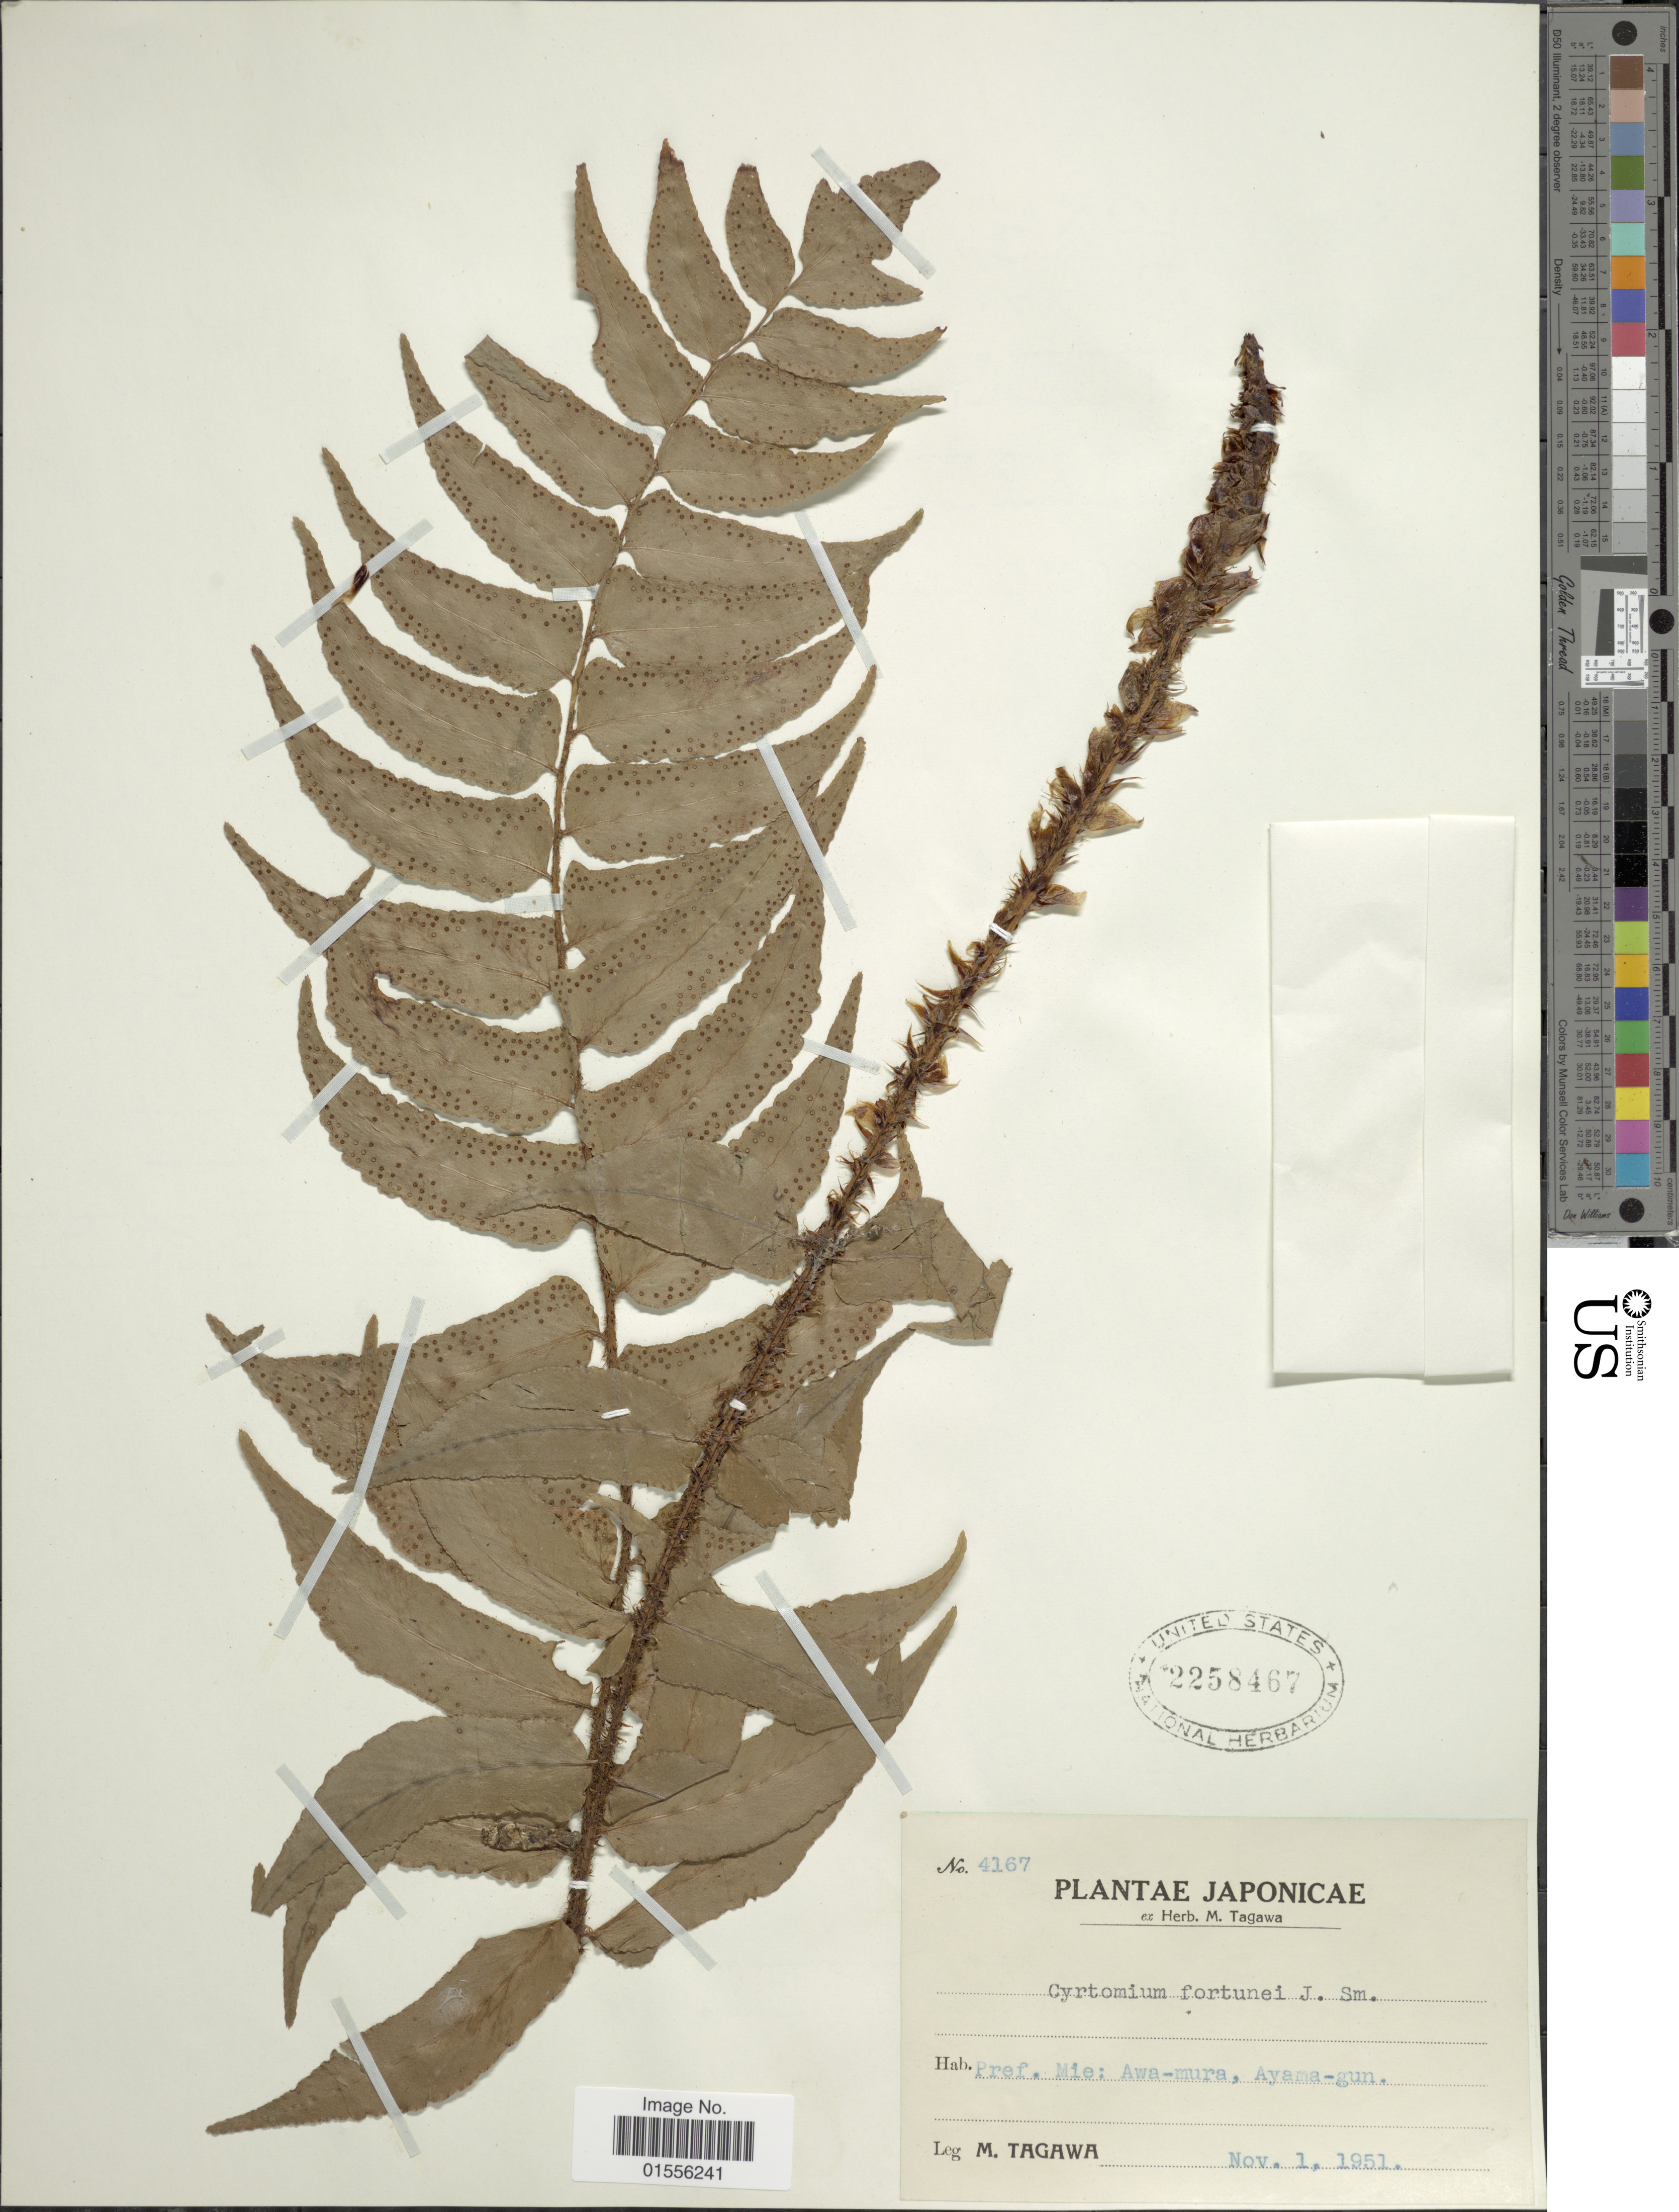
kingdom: Plantae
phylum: Tracheophyta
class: Polypodiopsida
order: Polypodiales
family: Dryopteridaceae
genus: Cyrtomium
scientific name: Cyrtomium fortunei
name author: J. Sm.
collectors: M. Tagawa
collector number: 4167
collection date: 1951-11-01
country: Japan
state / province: Mie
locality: Pref Mie: Awa mura, Ayama-gun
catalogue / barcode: US 2258467